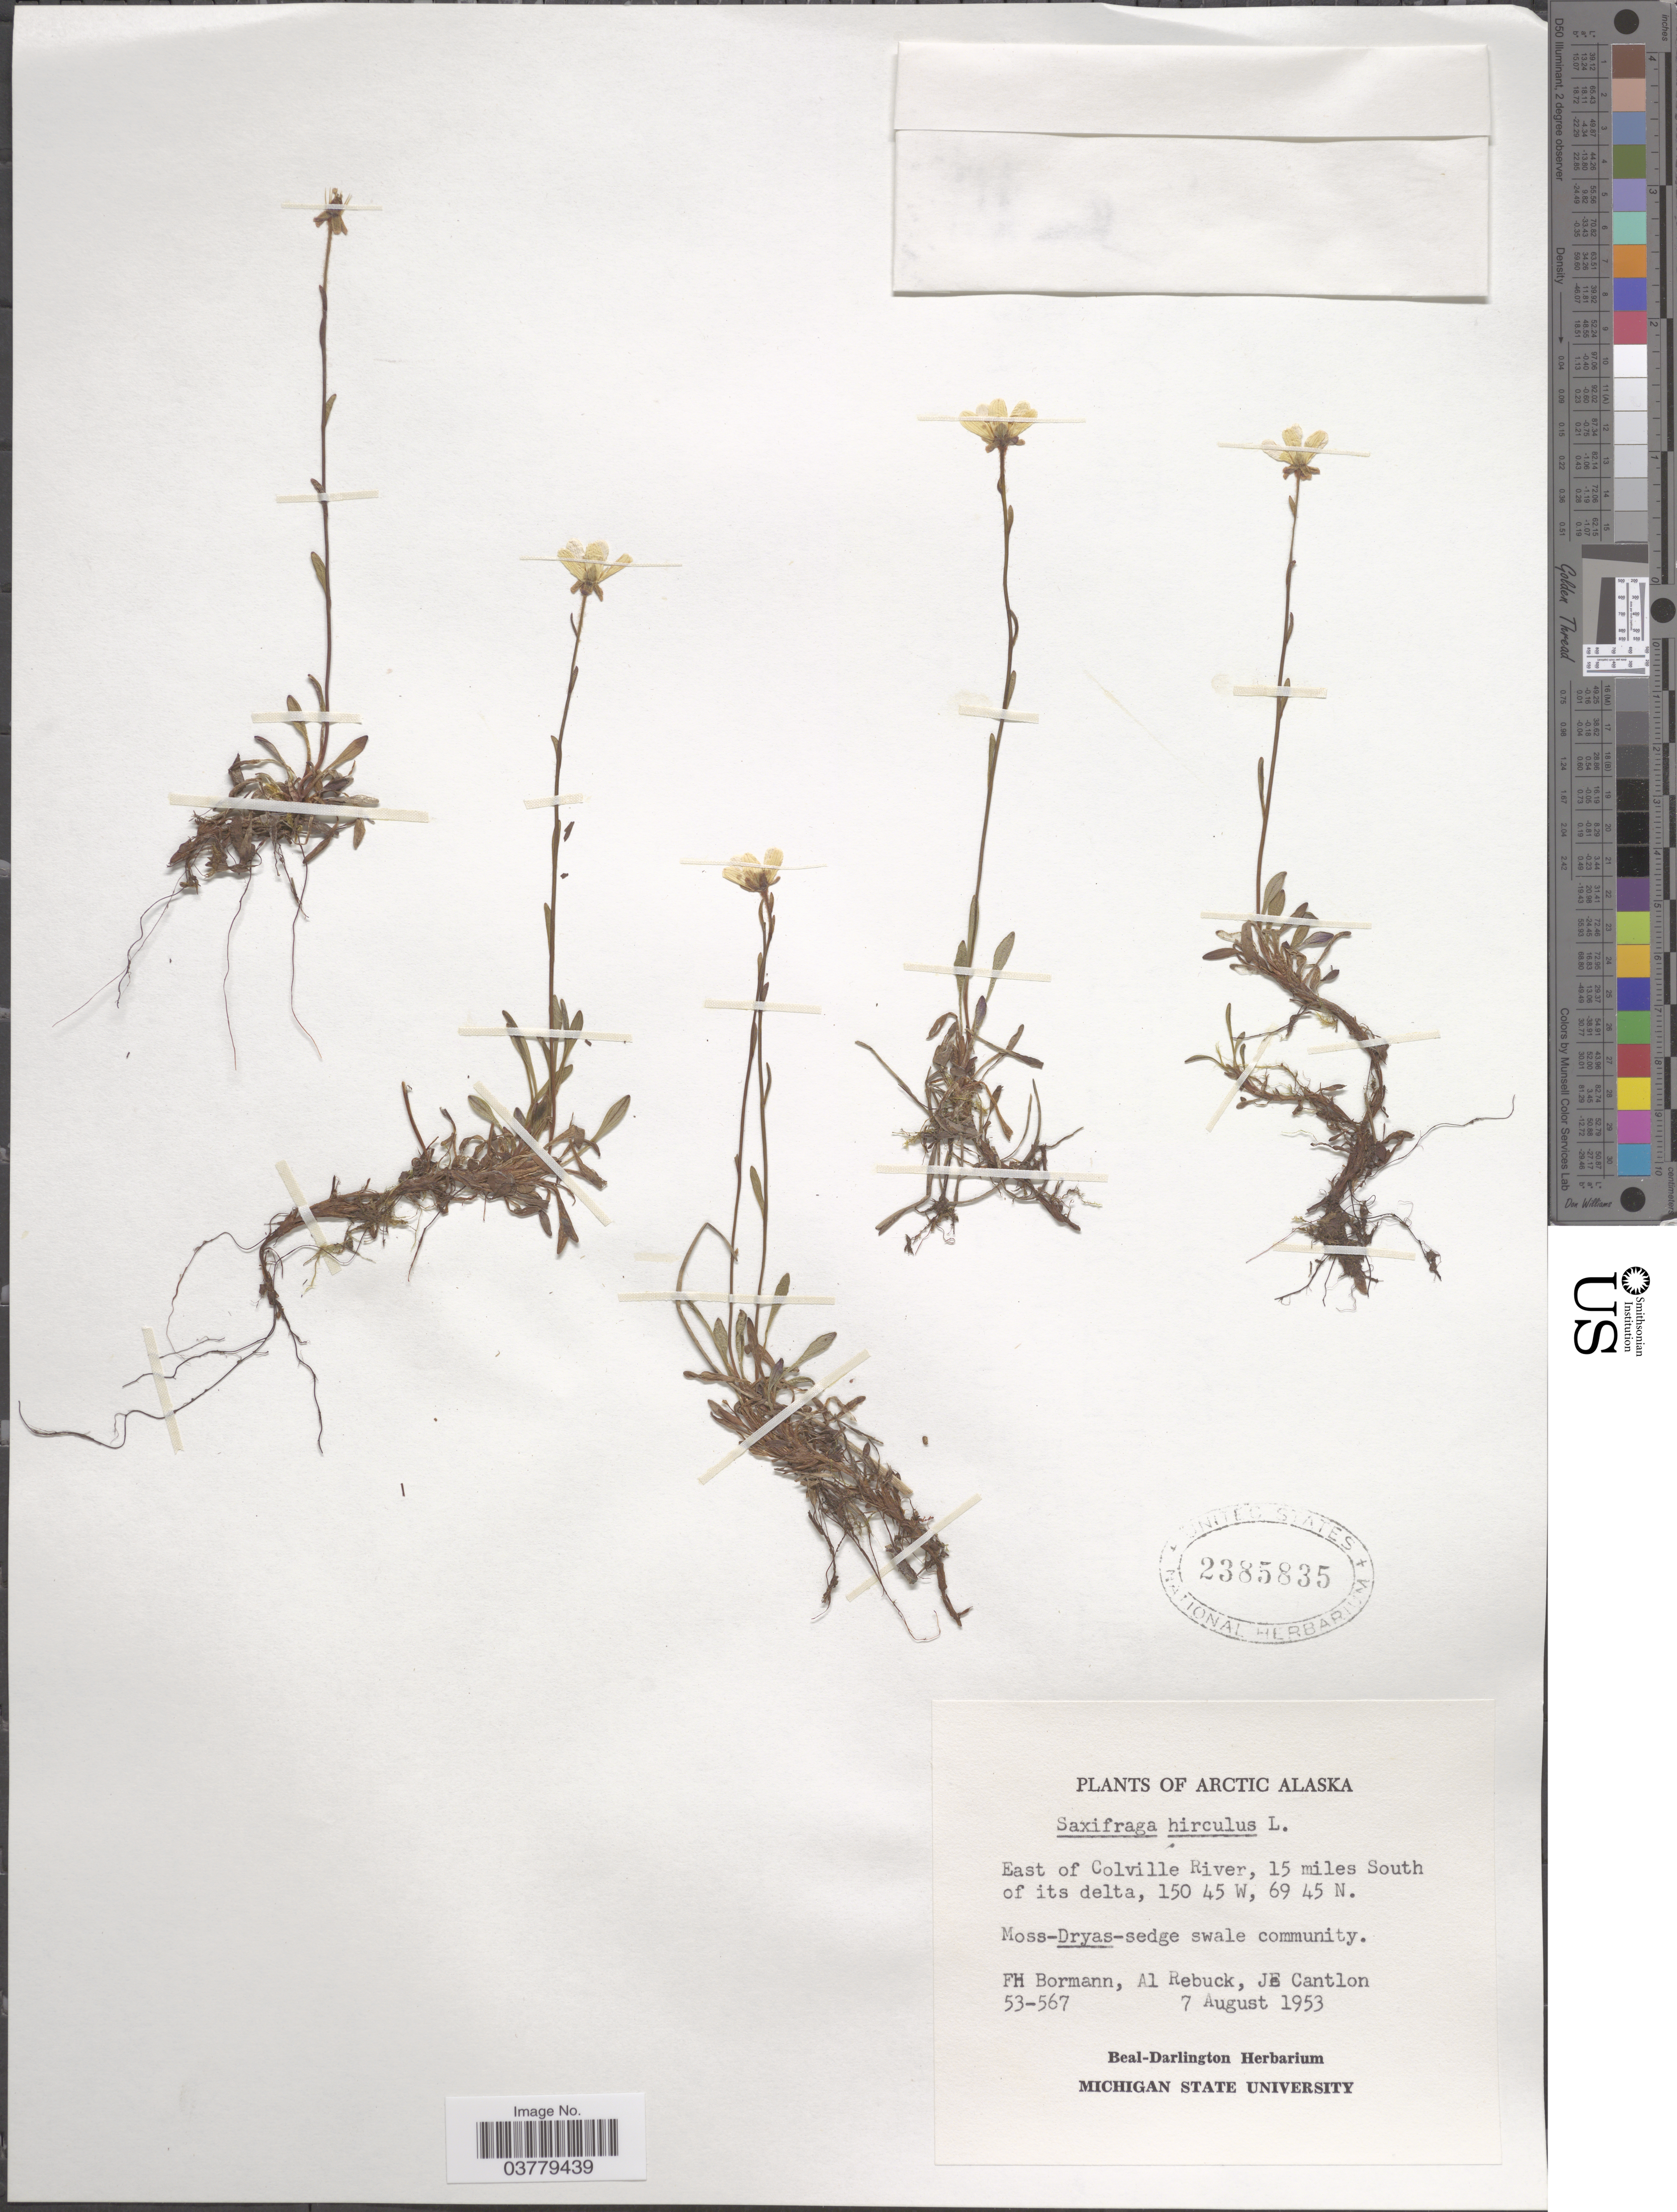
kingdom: Plantae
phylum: Tracheophyta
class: Magnoliopsida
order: Saxifragales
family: Saxifragaceae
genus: Saxifraga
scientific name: Saxifraga hirculus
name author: L.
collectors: F. Bormann, A. Rebuck & J. Cantlon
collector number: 53-567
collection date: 1953-08-07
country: United States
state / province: Alaska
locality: Arctic Alaska. East of Colville River, 15 miles South of its delta.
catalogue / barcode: US 2385835